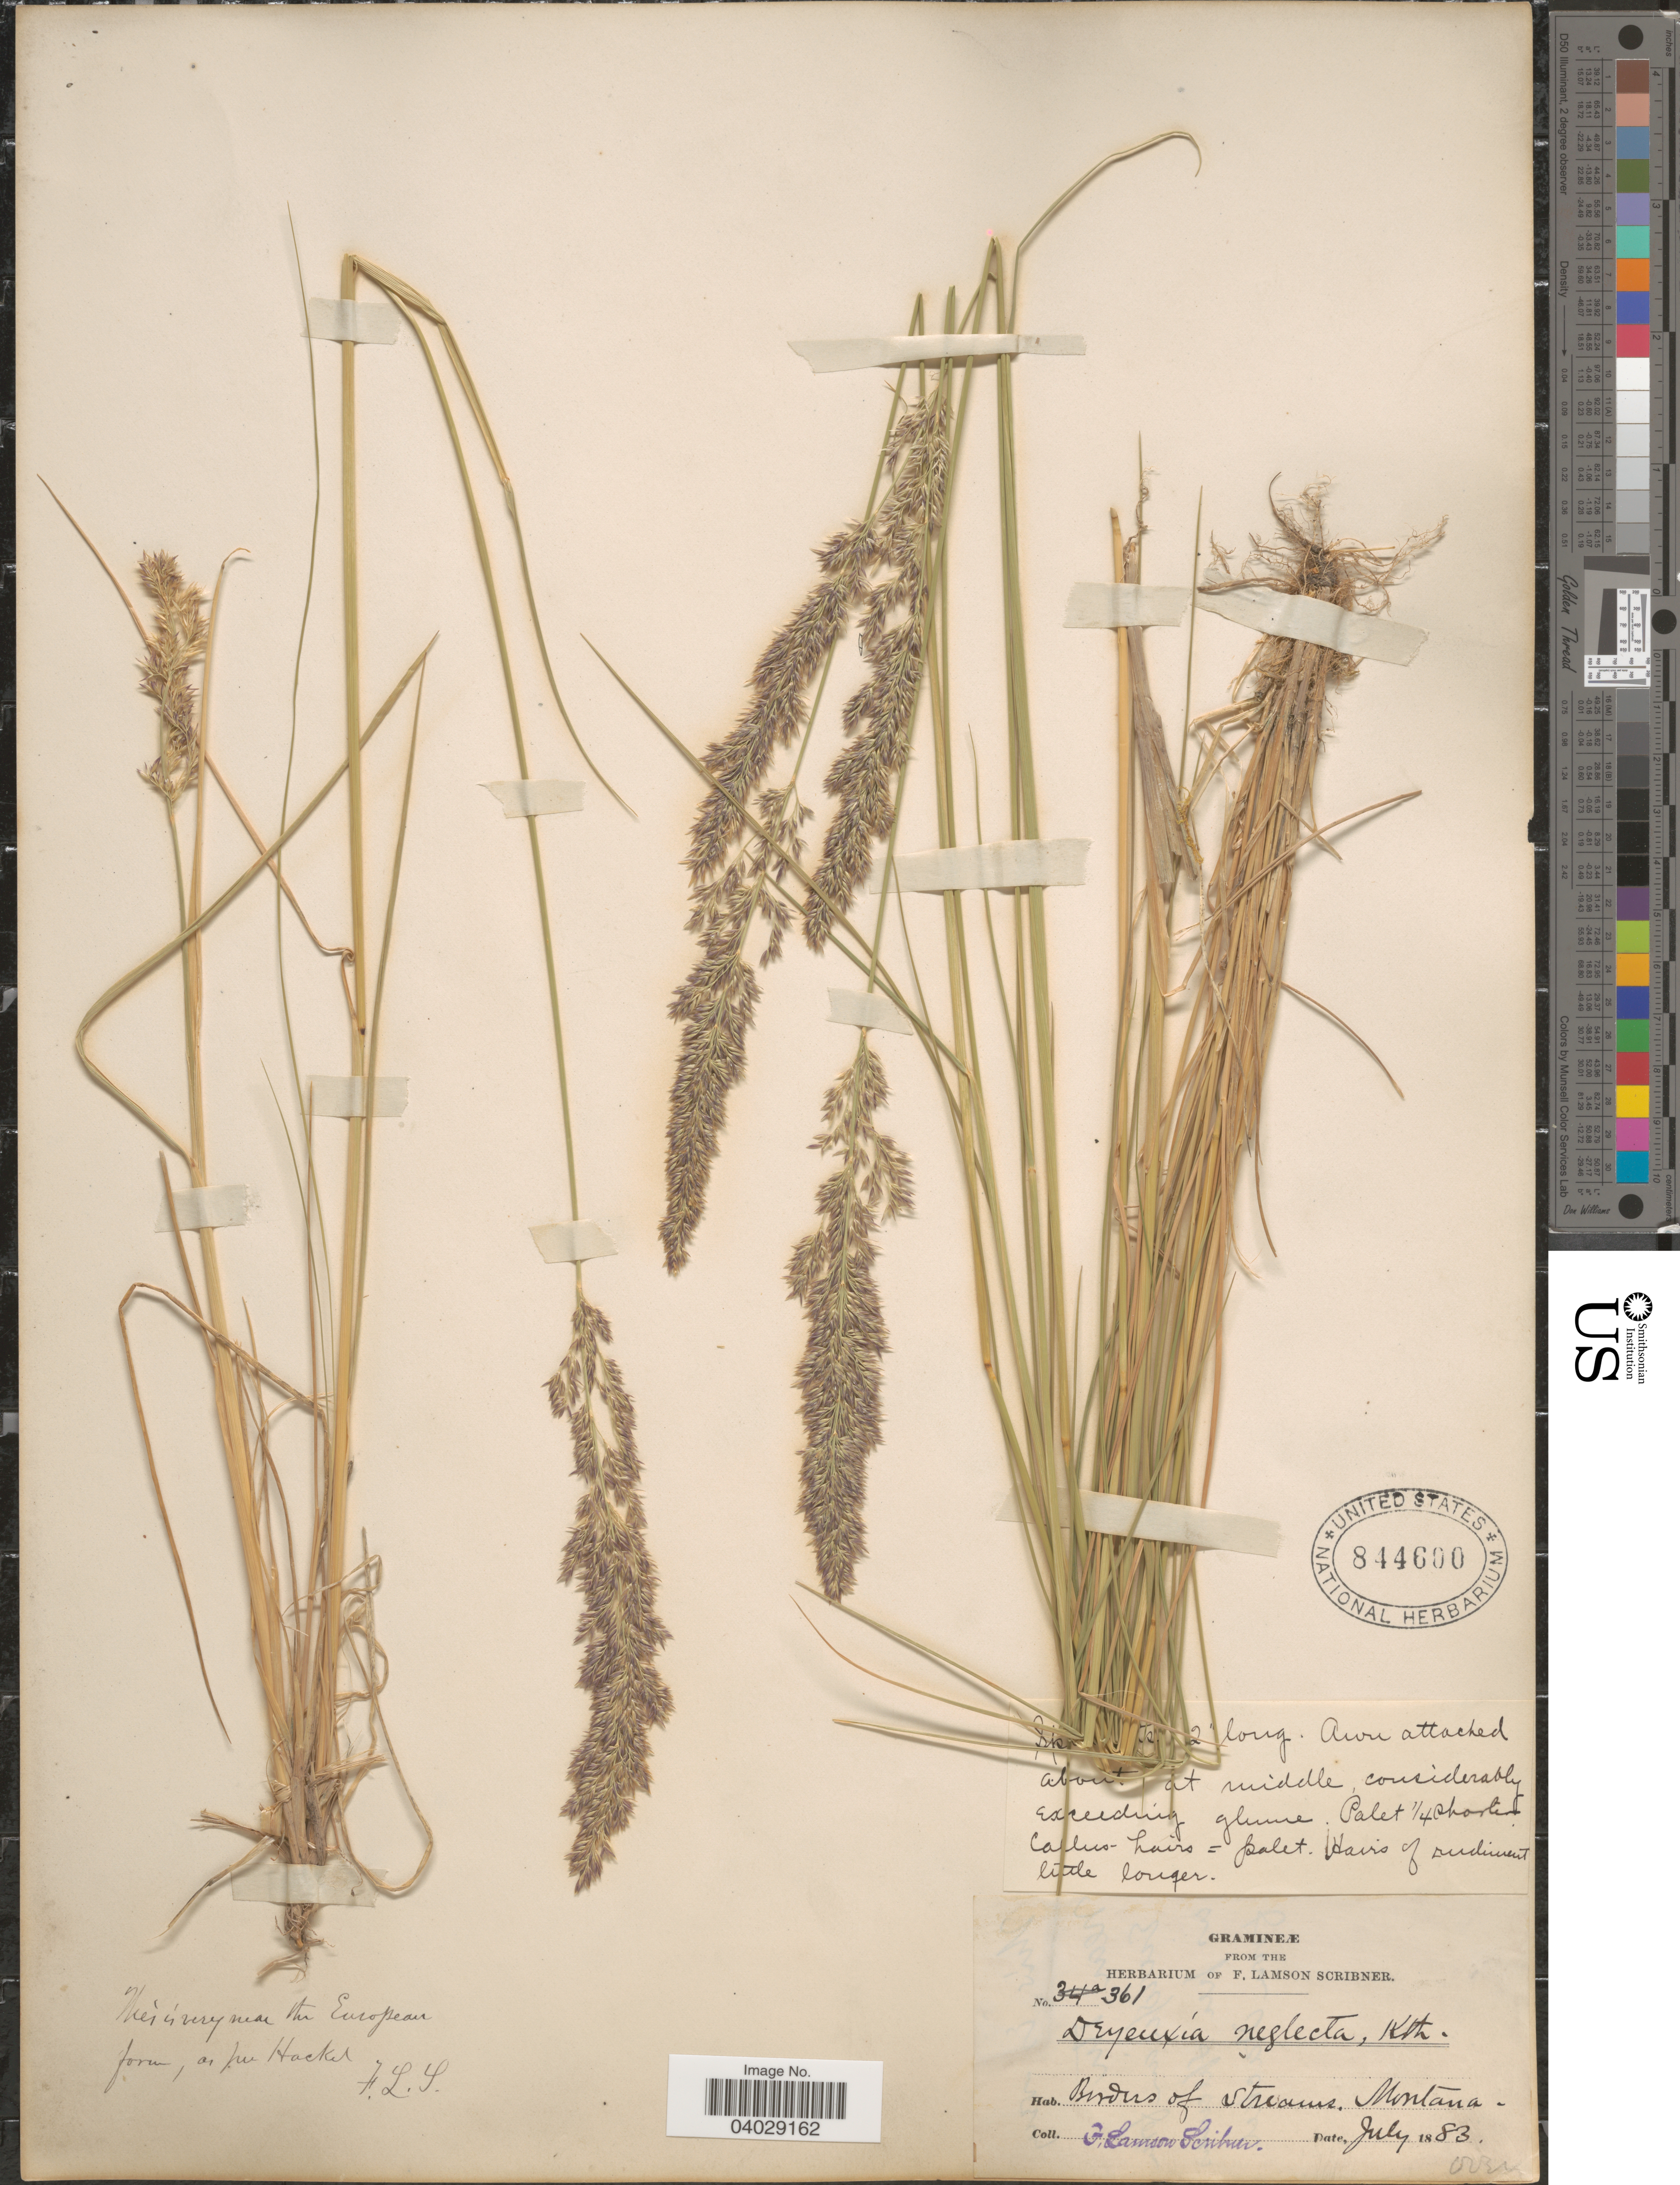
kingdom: Plantae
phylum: Tracheophyta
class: Liliopsida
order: Poales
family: Poaceae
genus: Calamagrostis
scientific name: Calamagrostis neglecta (Ehrh.) Gaertner et al.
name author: (Ehrhart) G. Gaertn. et al.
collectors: F. Lamson-Scribner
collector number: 361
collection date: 1883-07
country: United States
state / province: Montana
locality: Borders of Streams.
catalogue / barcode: US 844600